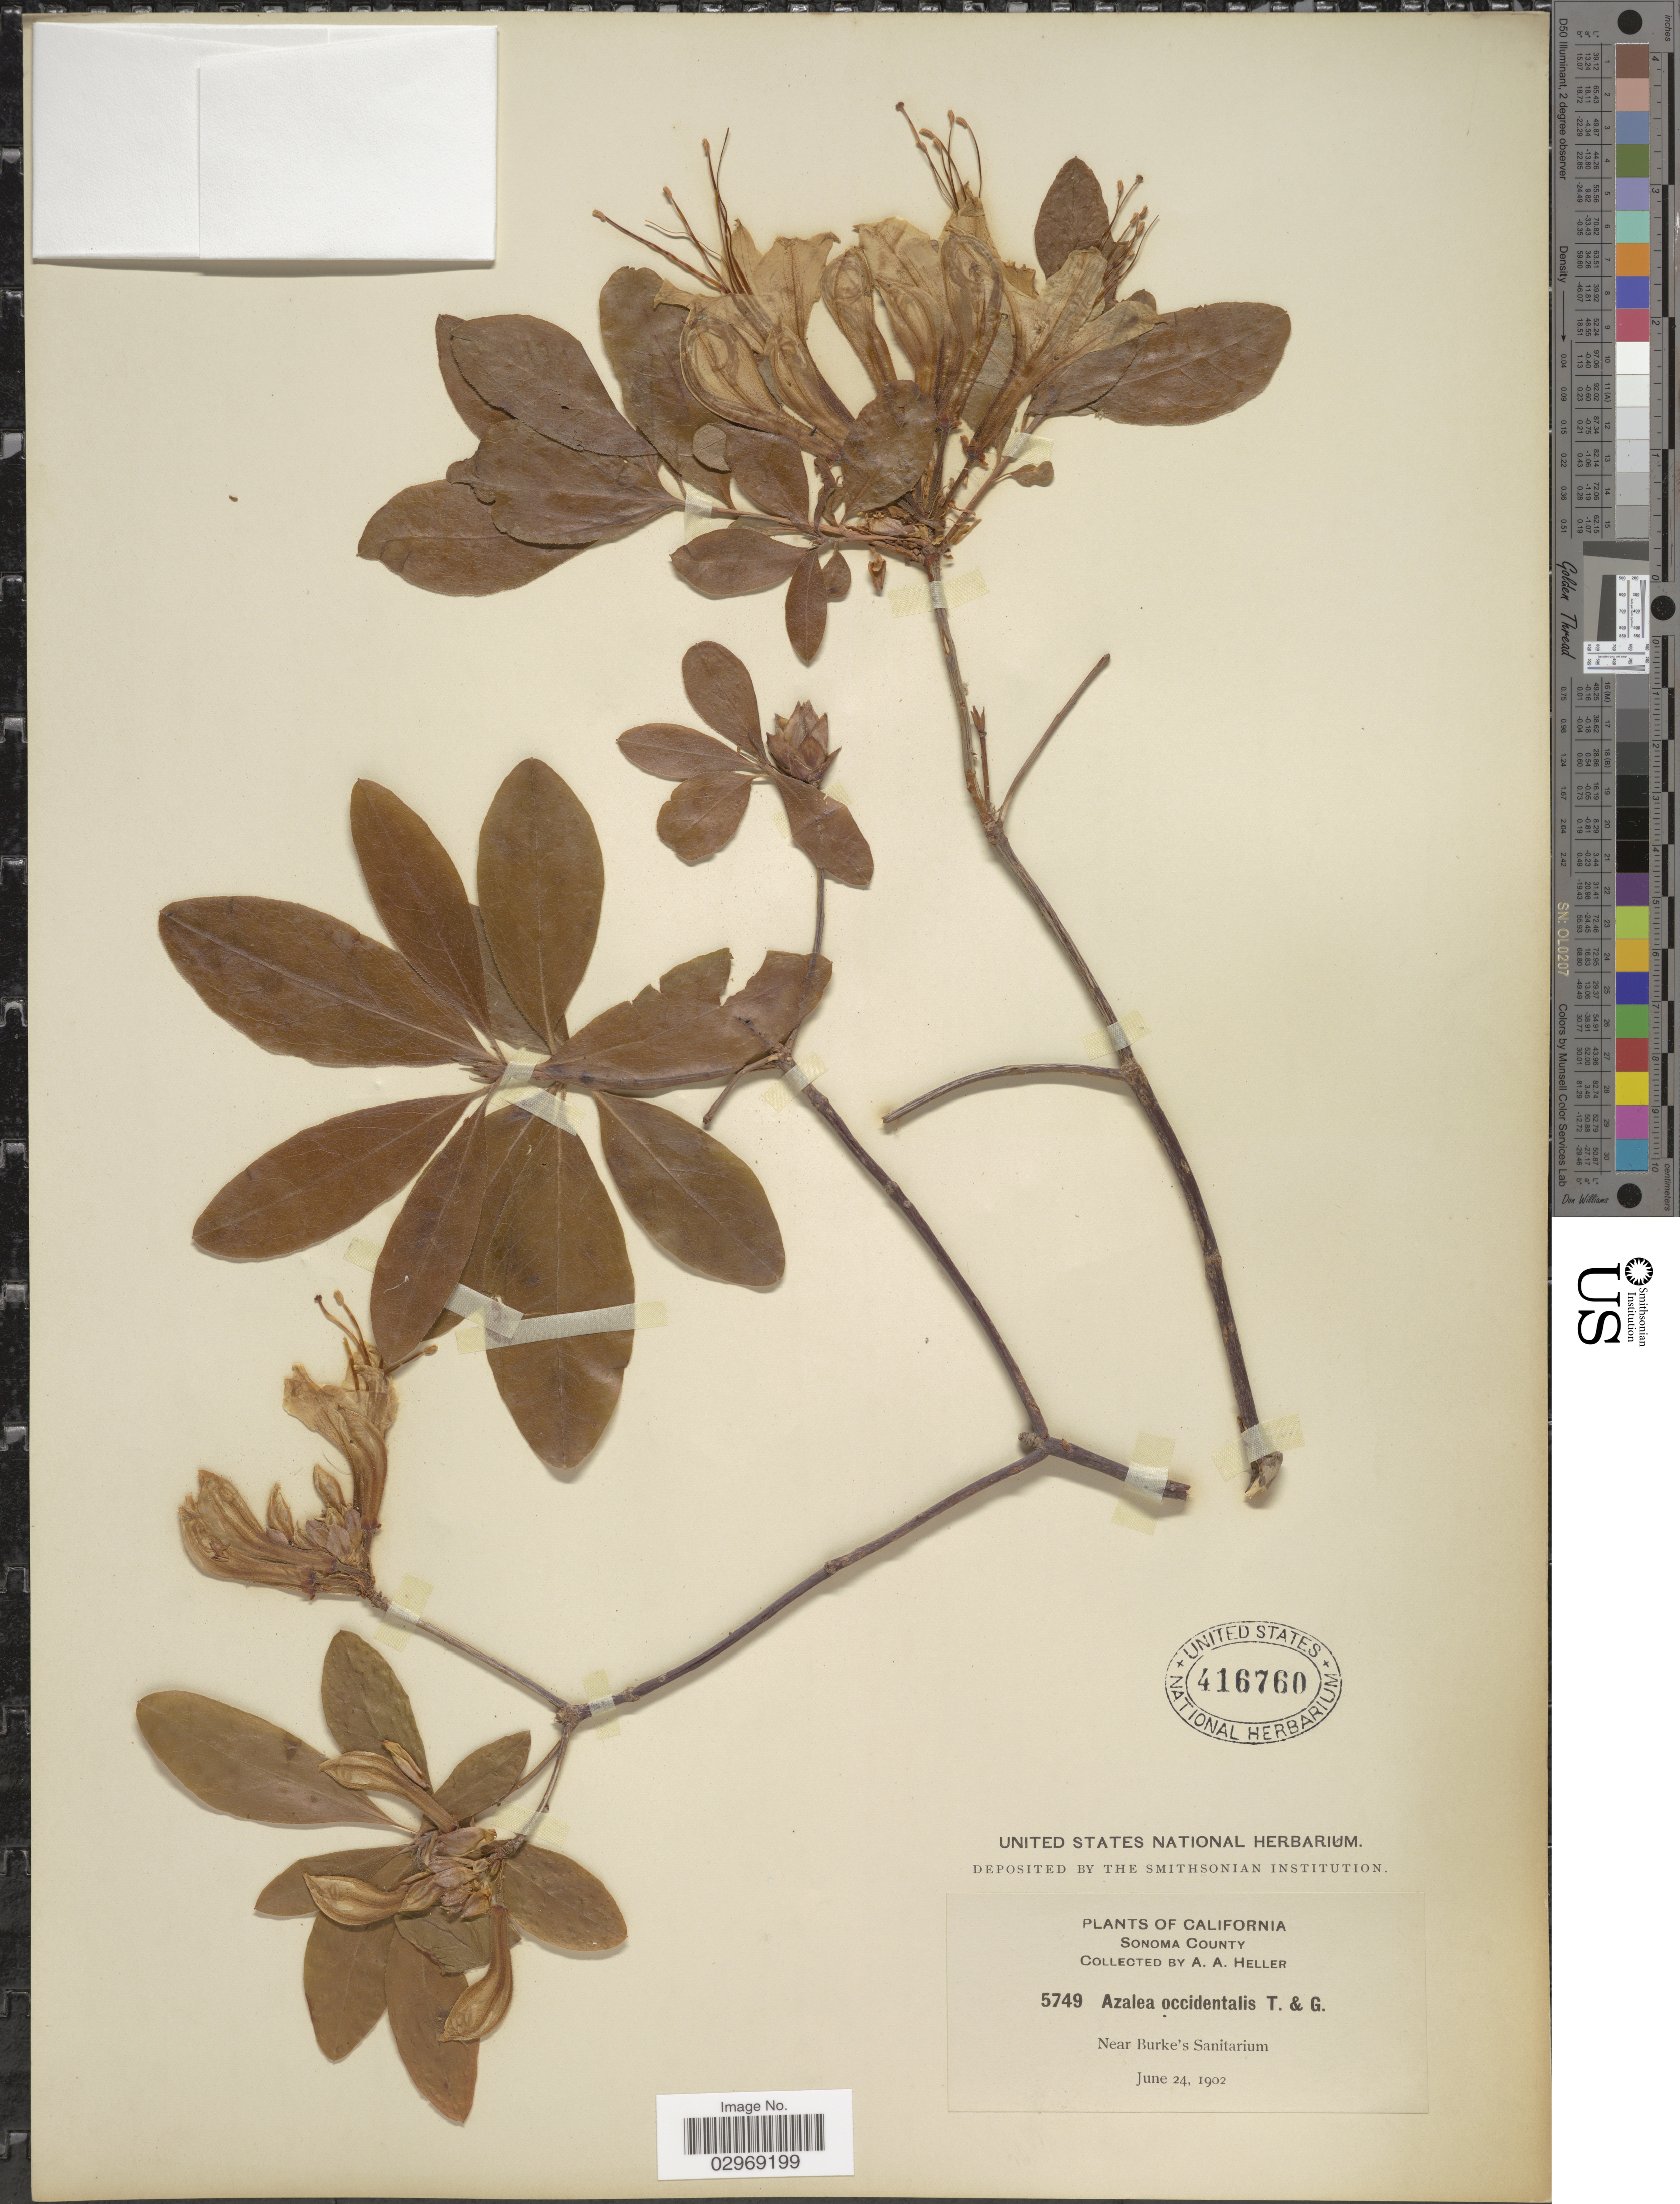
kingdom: Plantae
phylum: Tracheophyta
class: Magnoliopsida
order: Ericales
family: Ericaceae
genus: Rhododendron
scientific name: Rhododendron occidentale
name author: (Torr. & A. Gray) A. Gray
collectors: A. A. Heller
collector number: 5749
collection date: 1902-06-24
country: United States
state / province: California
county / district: Sonoma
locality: Sonoma County. Near Burke's Sanitarium.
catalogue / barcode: US 416760